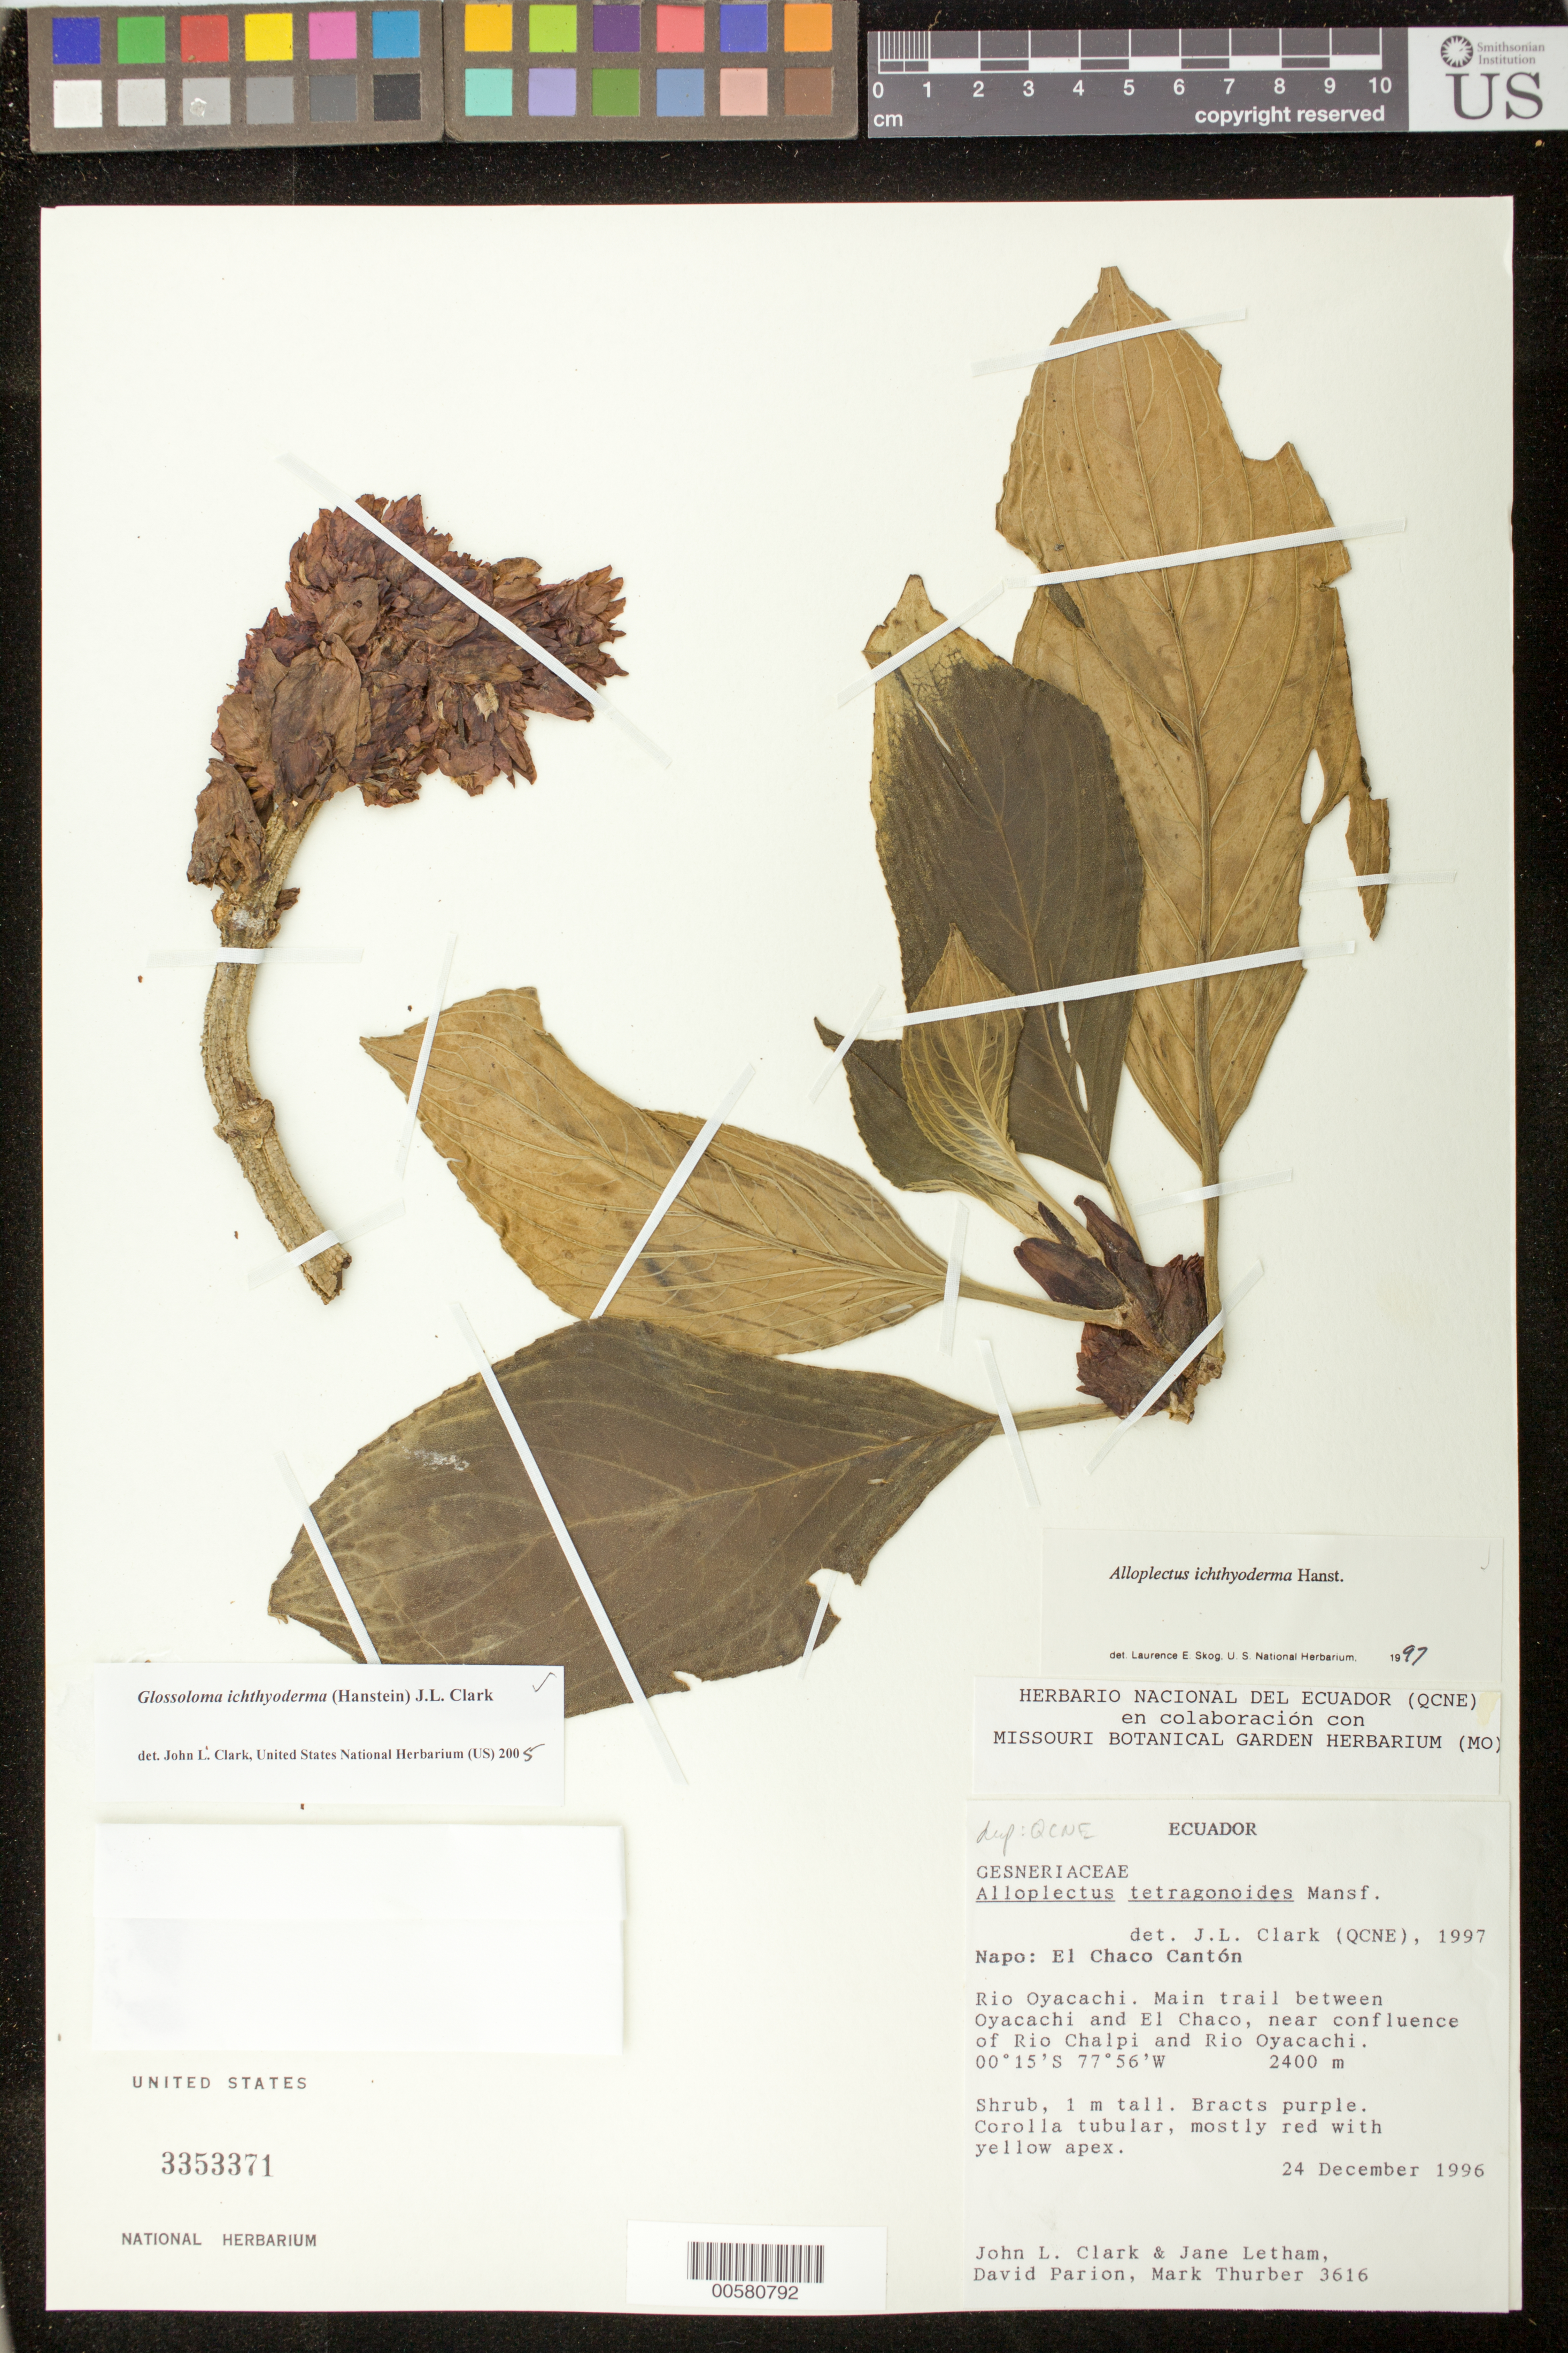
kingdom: Plantae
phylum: Tracheophyta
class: Magnoliopsida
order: Lamiales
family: Gesneriaceae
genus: Glossoloma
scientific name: Glossoloma ichthyoderma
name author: (Hanst.) J.L. Clark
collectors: J. L. Clark, J. Letham, D. Parion & M. Thurber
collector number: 3616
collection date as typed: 24 Dec 1996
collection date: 1996-12-24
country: Ecuador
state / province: Napo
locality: El Chaco Cantón. Rio Oyacachi, main trail between Oyacachi and El Chaco, near confluence of Rio Chalpi and Rio Oyacachi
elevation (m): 2400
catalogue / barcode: US 3353371